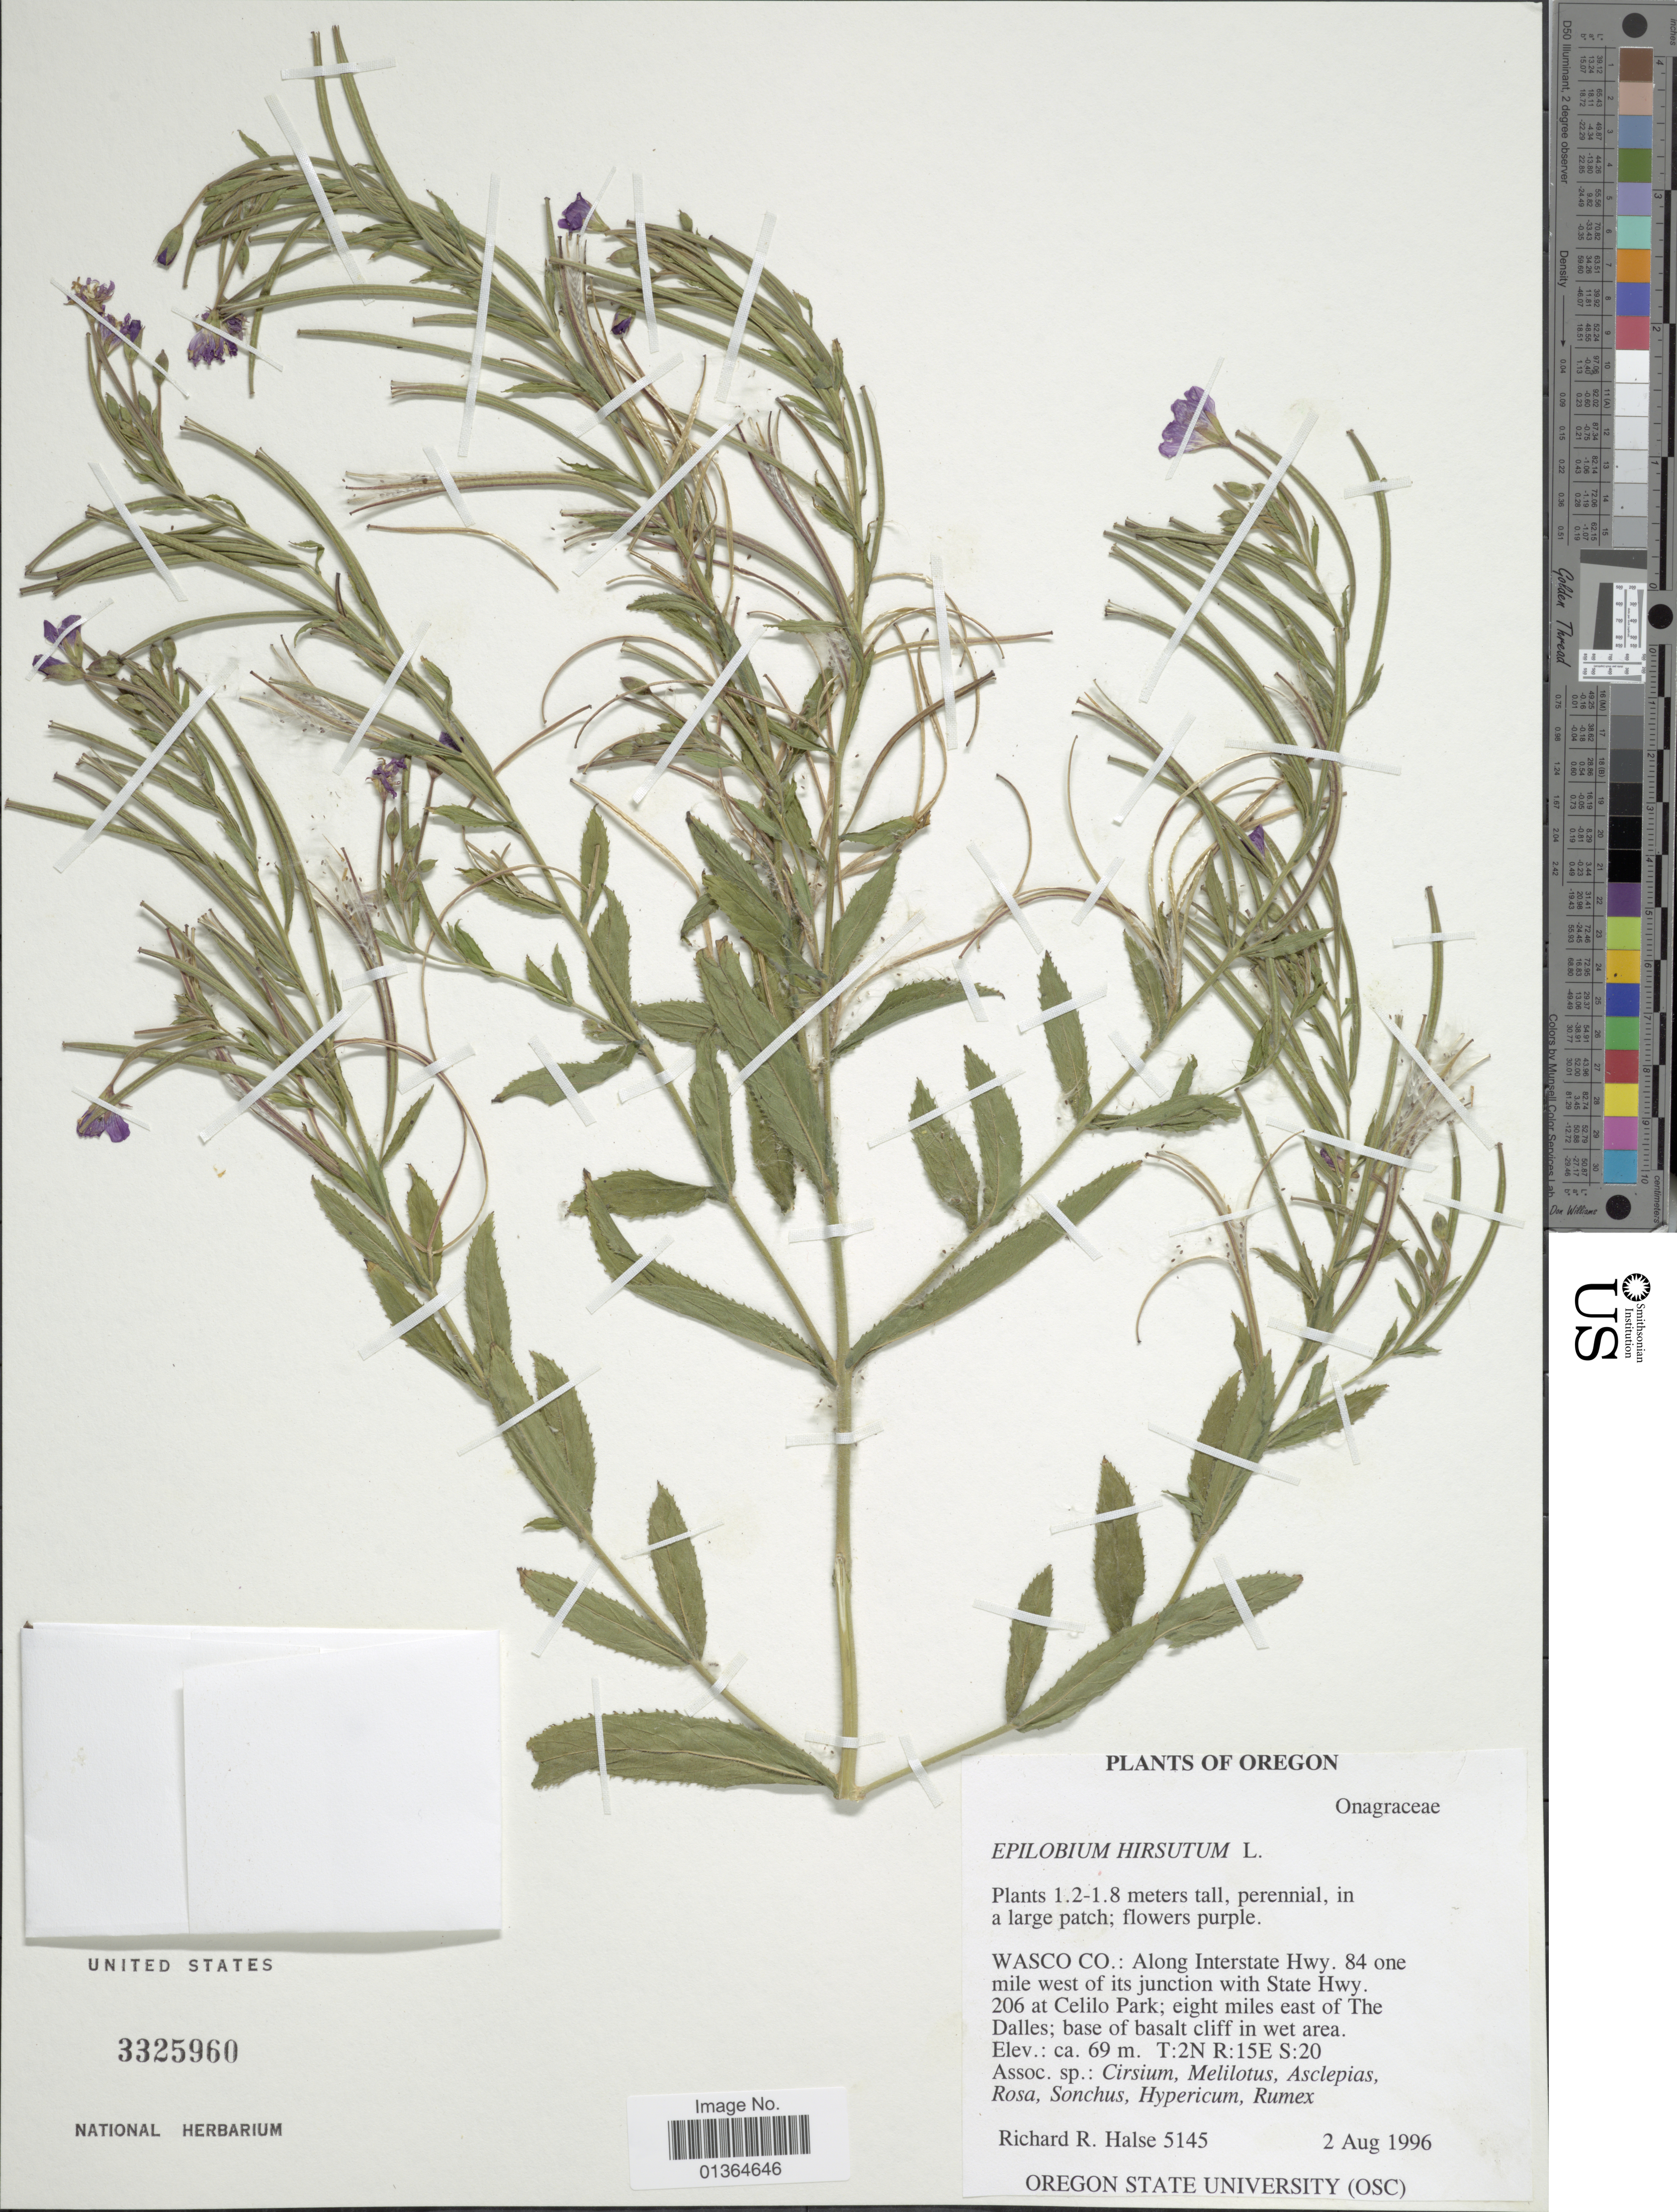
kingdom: Plantae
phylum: Tracheophyta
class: Magnoliopsida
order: Myrtales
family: Onagraceae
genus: Epilobium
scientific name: Epilobium hirsutum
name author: L.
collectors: R. Halse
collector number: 5145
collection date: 1996-08-02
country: United States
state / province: Oregon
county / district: Wasco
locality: Wasco Co.: Along Interstate Hwy. 84 one mile west of its junction with State Hwy. 206 at Celilo Park; eight miles east of The Dalles.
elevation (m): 69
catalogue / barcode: US 3325960